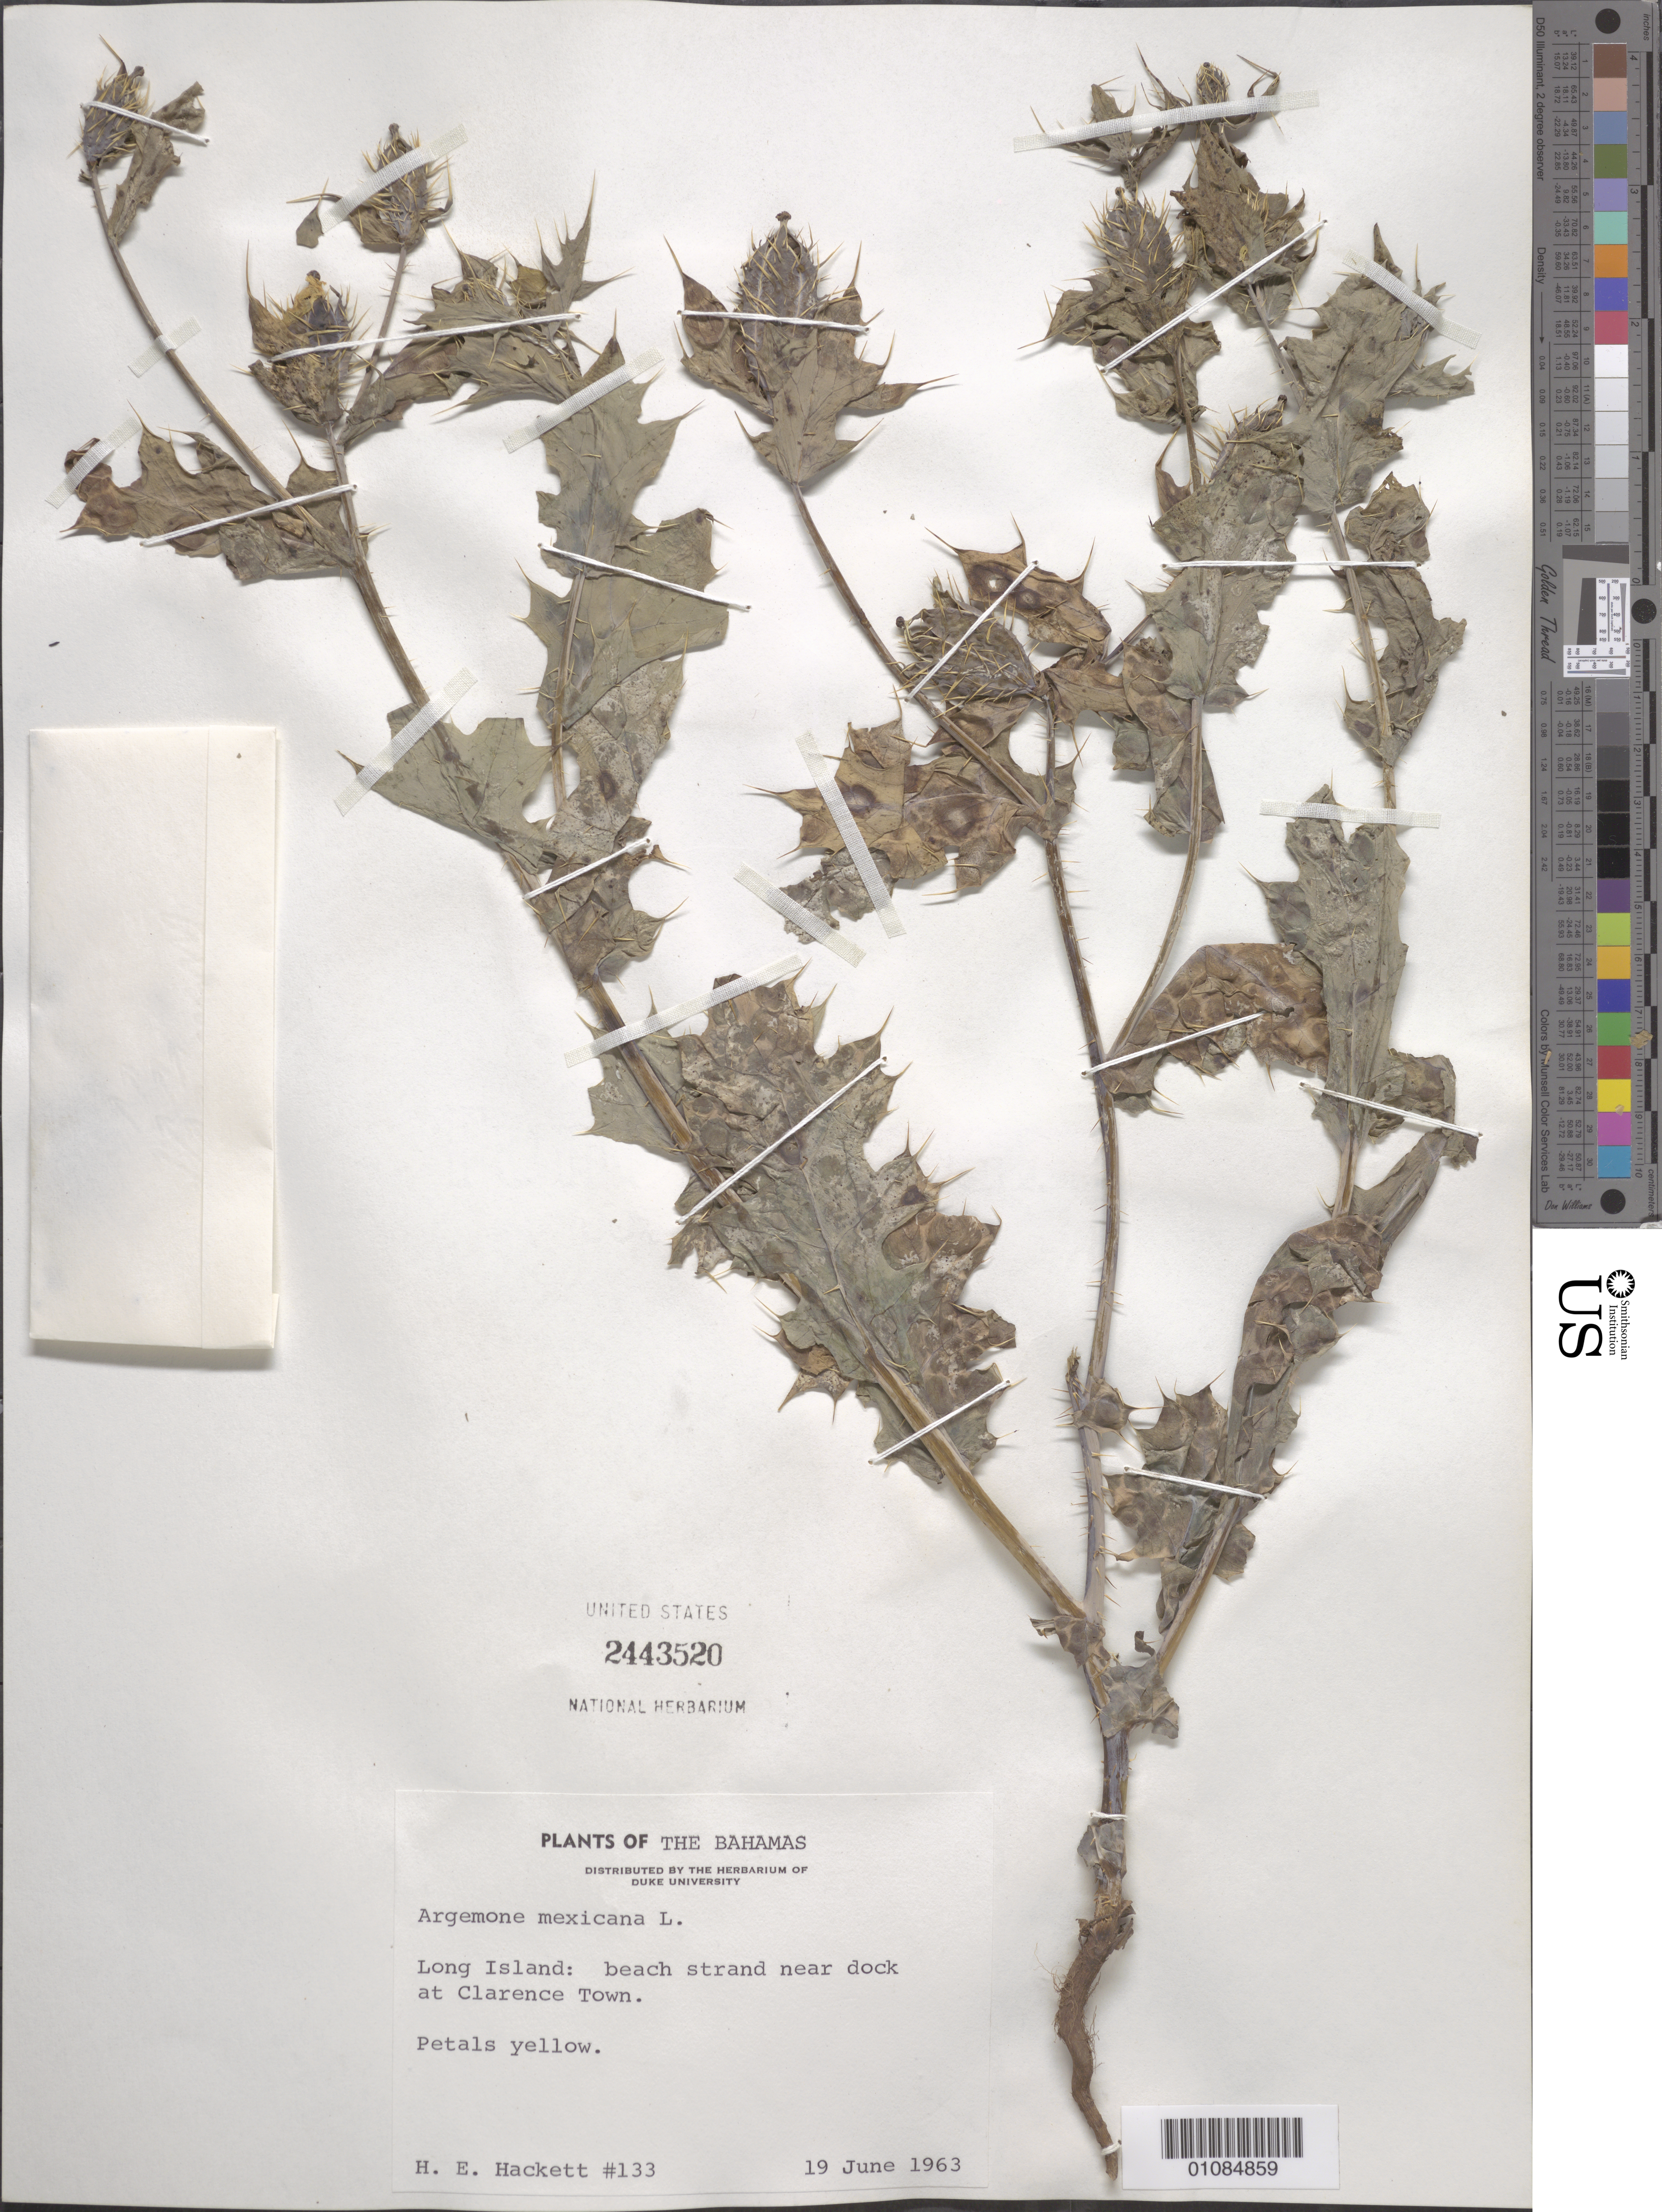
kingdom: Plantae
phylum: Tracheophyta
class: Magnoliopsida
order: Ranunculales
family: Papaveraceae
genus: Argemone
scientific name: Argemone mexicana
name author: L.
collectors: H. E. Hackett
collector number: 133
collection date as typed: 19 Jun 1963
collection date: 1963-06-19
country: Bahamas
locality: Long Island: beach strand near dock at Clarence Town.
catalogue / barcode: US 2443520